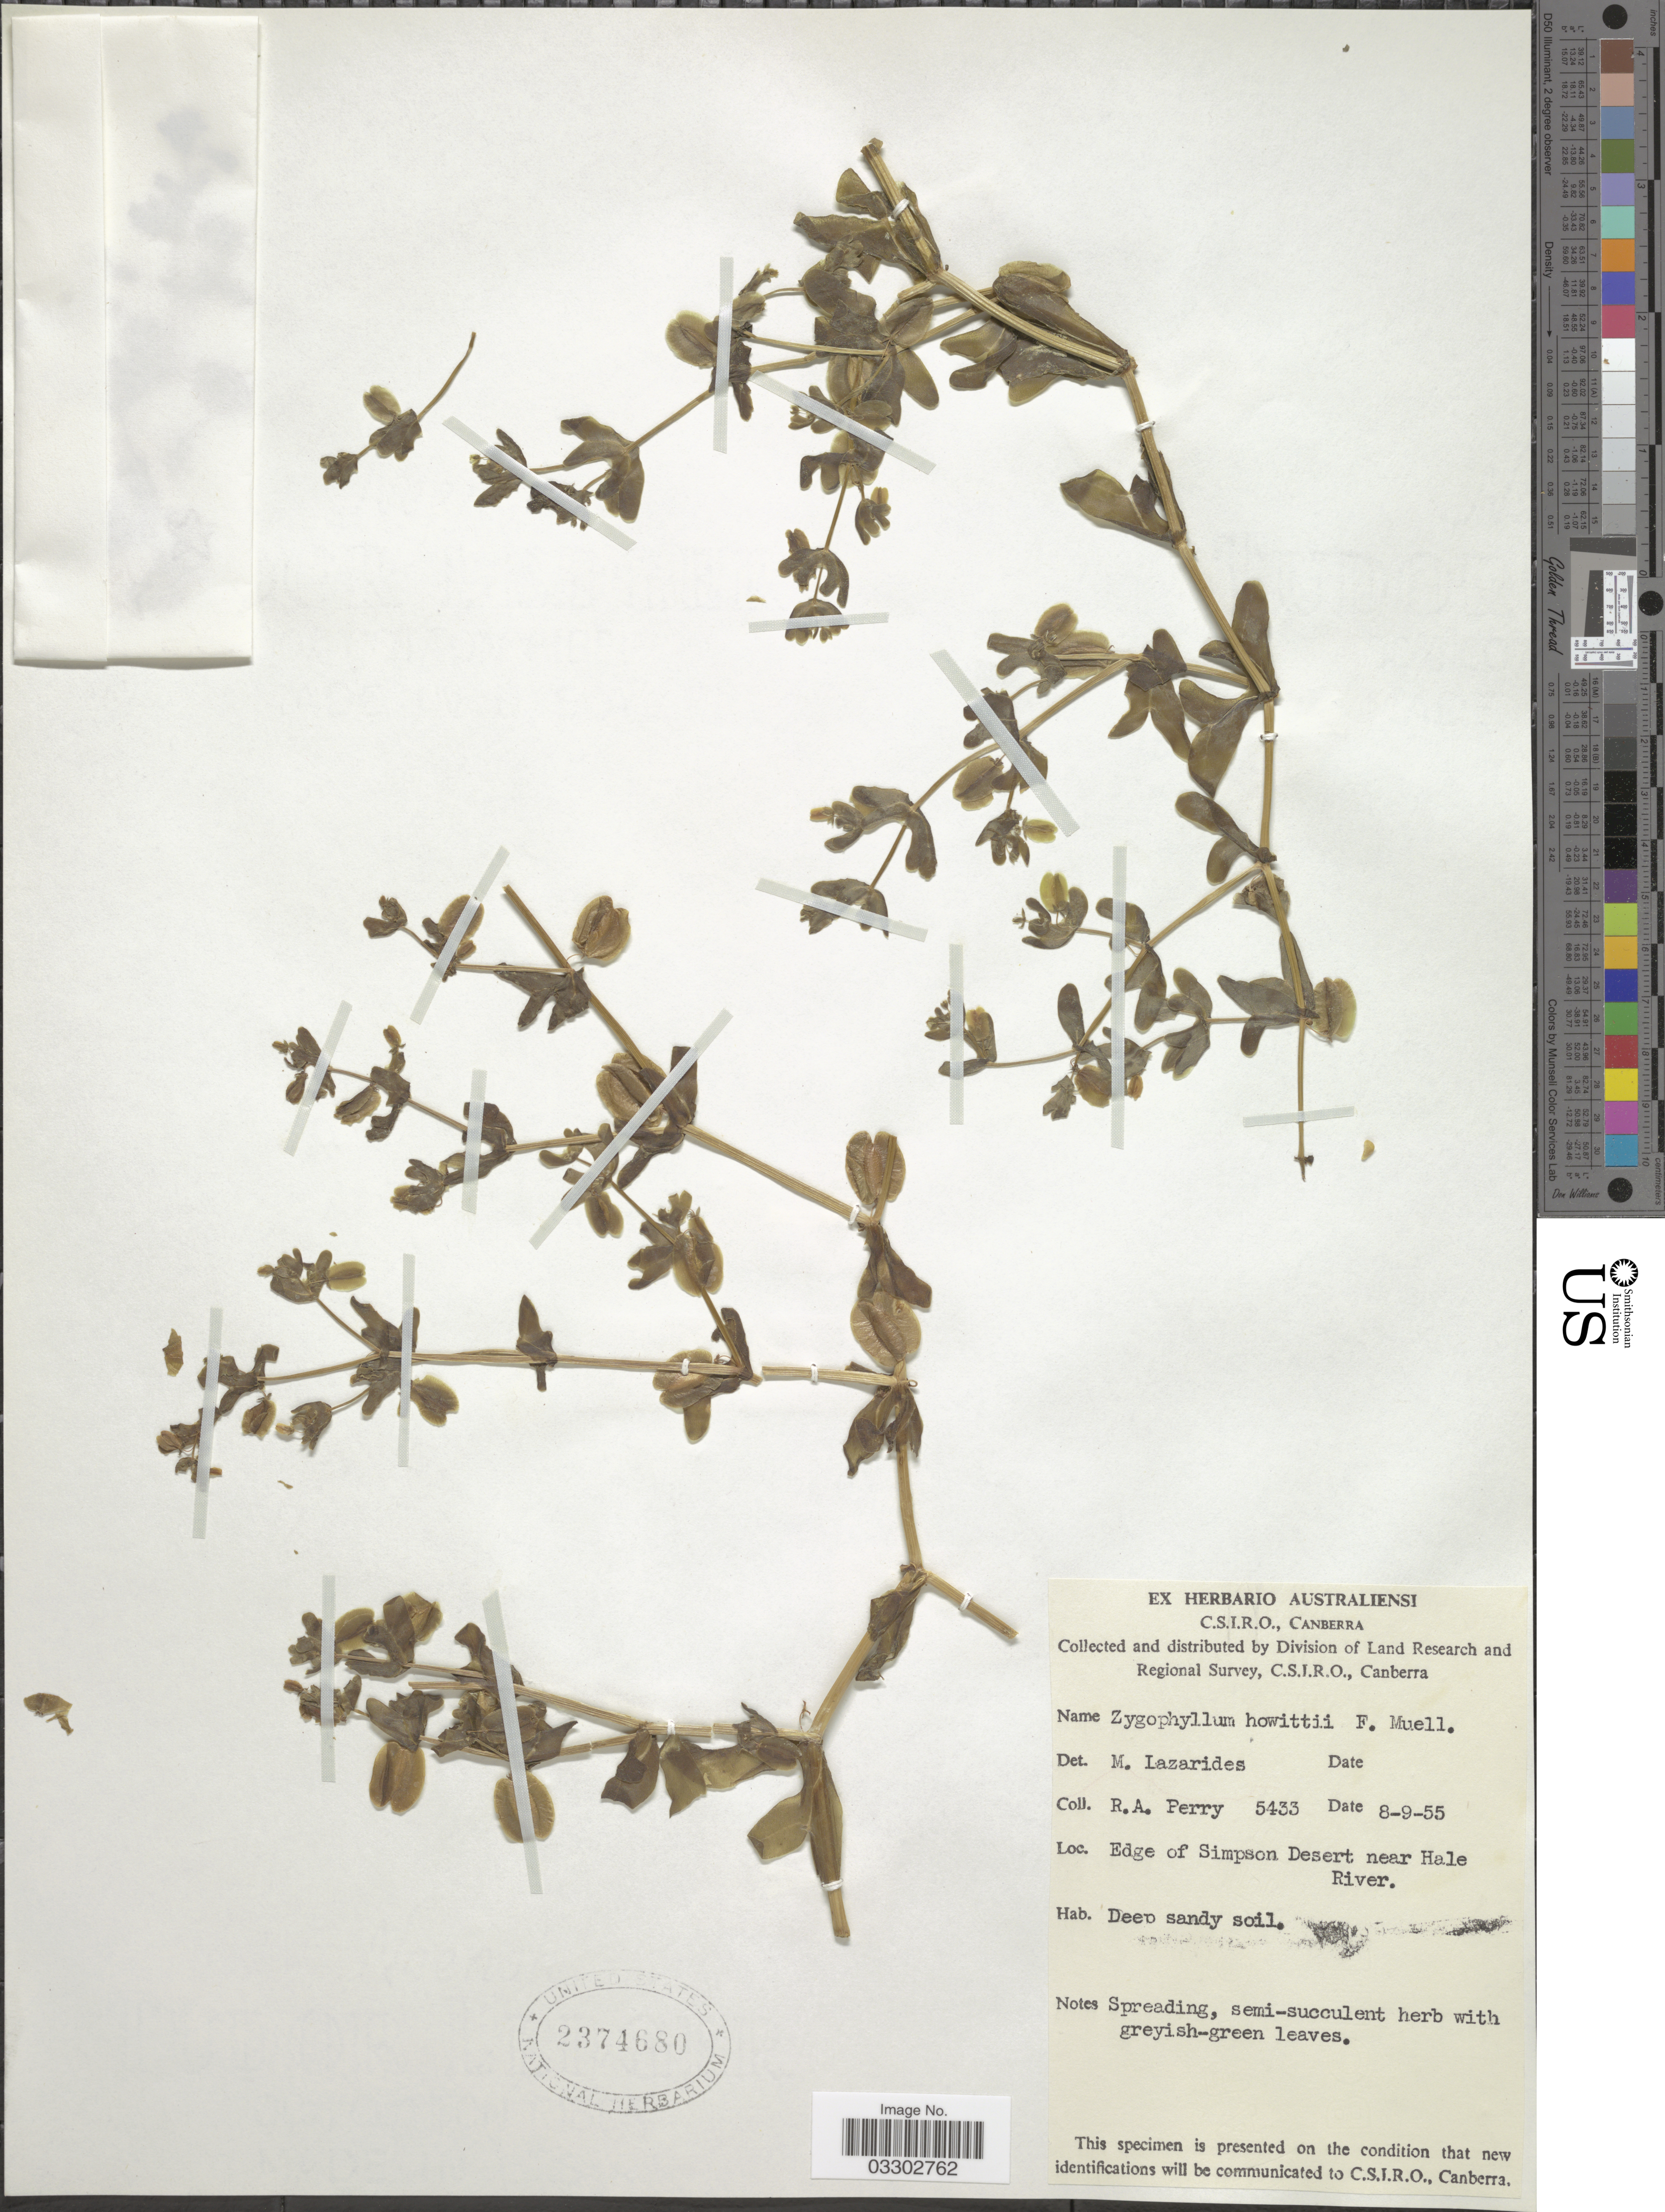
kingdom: Plantae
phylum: Tracheophyta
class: Magnoliopsida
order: Zygophyllales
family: Zygophyllaceae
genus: Roepera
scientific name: Roepera howittii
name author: (F. Muell.) Beier & Thulin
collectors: Perry, R. A.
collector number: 5433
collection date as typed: Transcribed d/m/y: 8/9/55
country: Australia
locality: Edge of Simpson Desert near Hale River.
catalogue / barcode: US 2374680